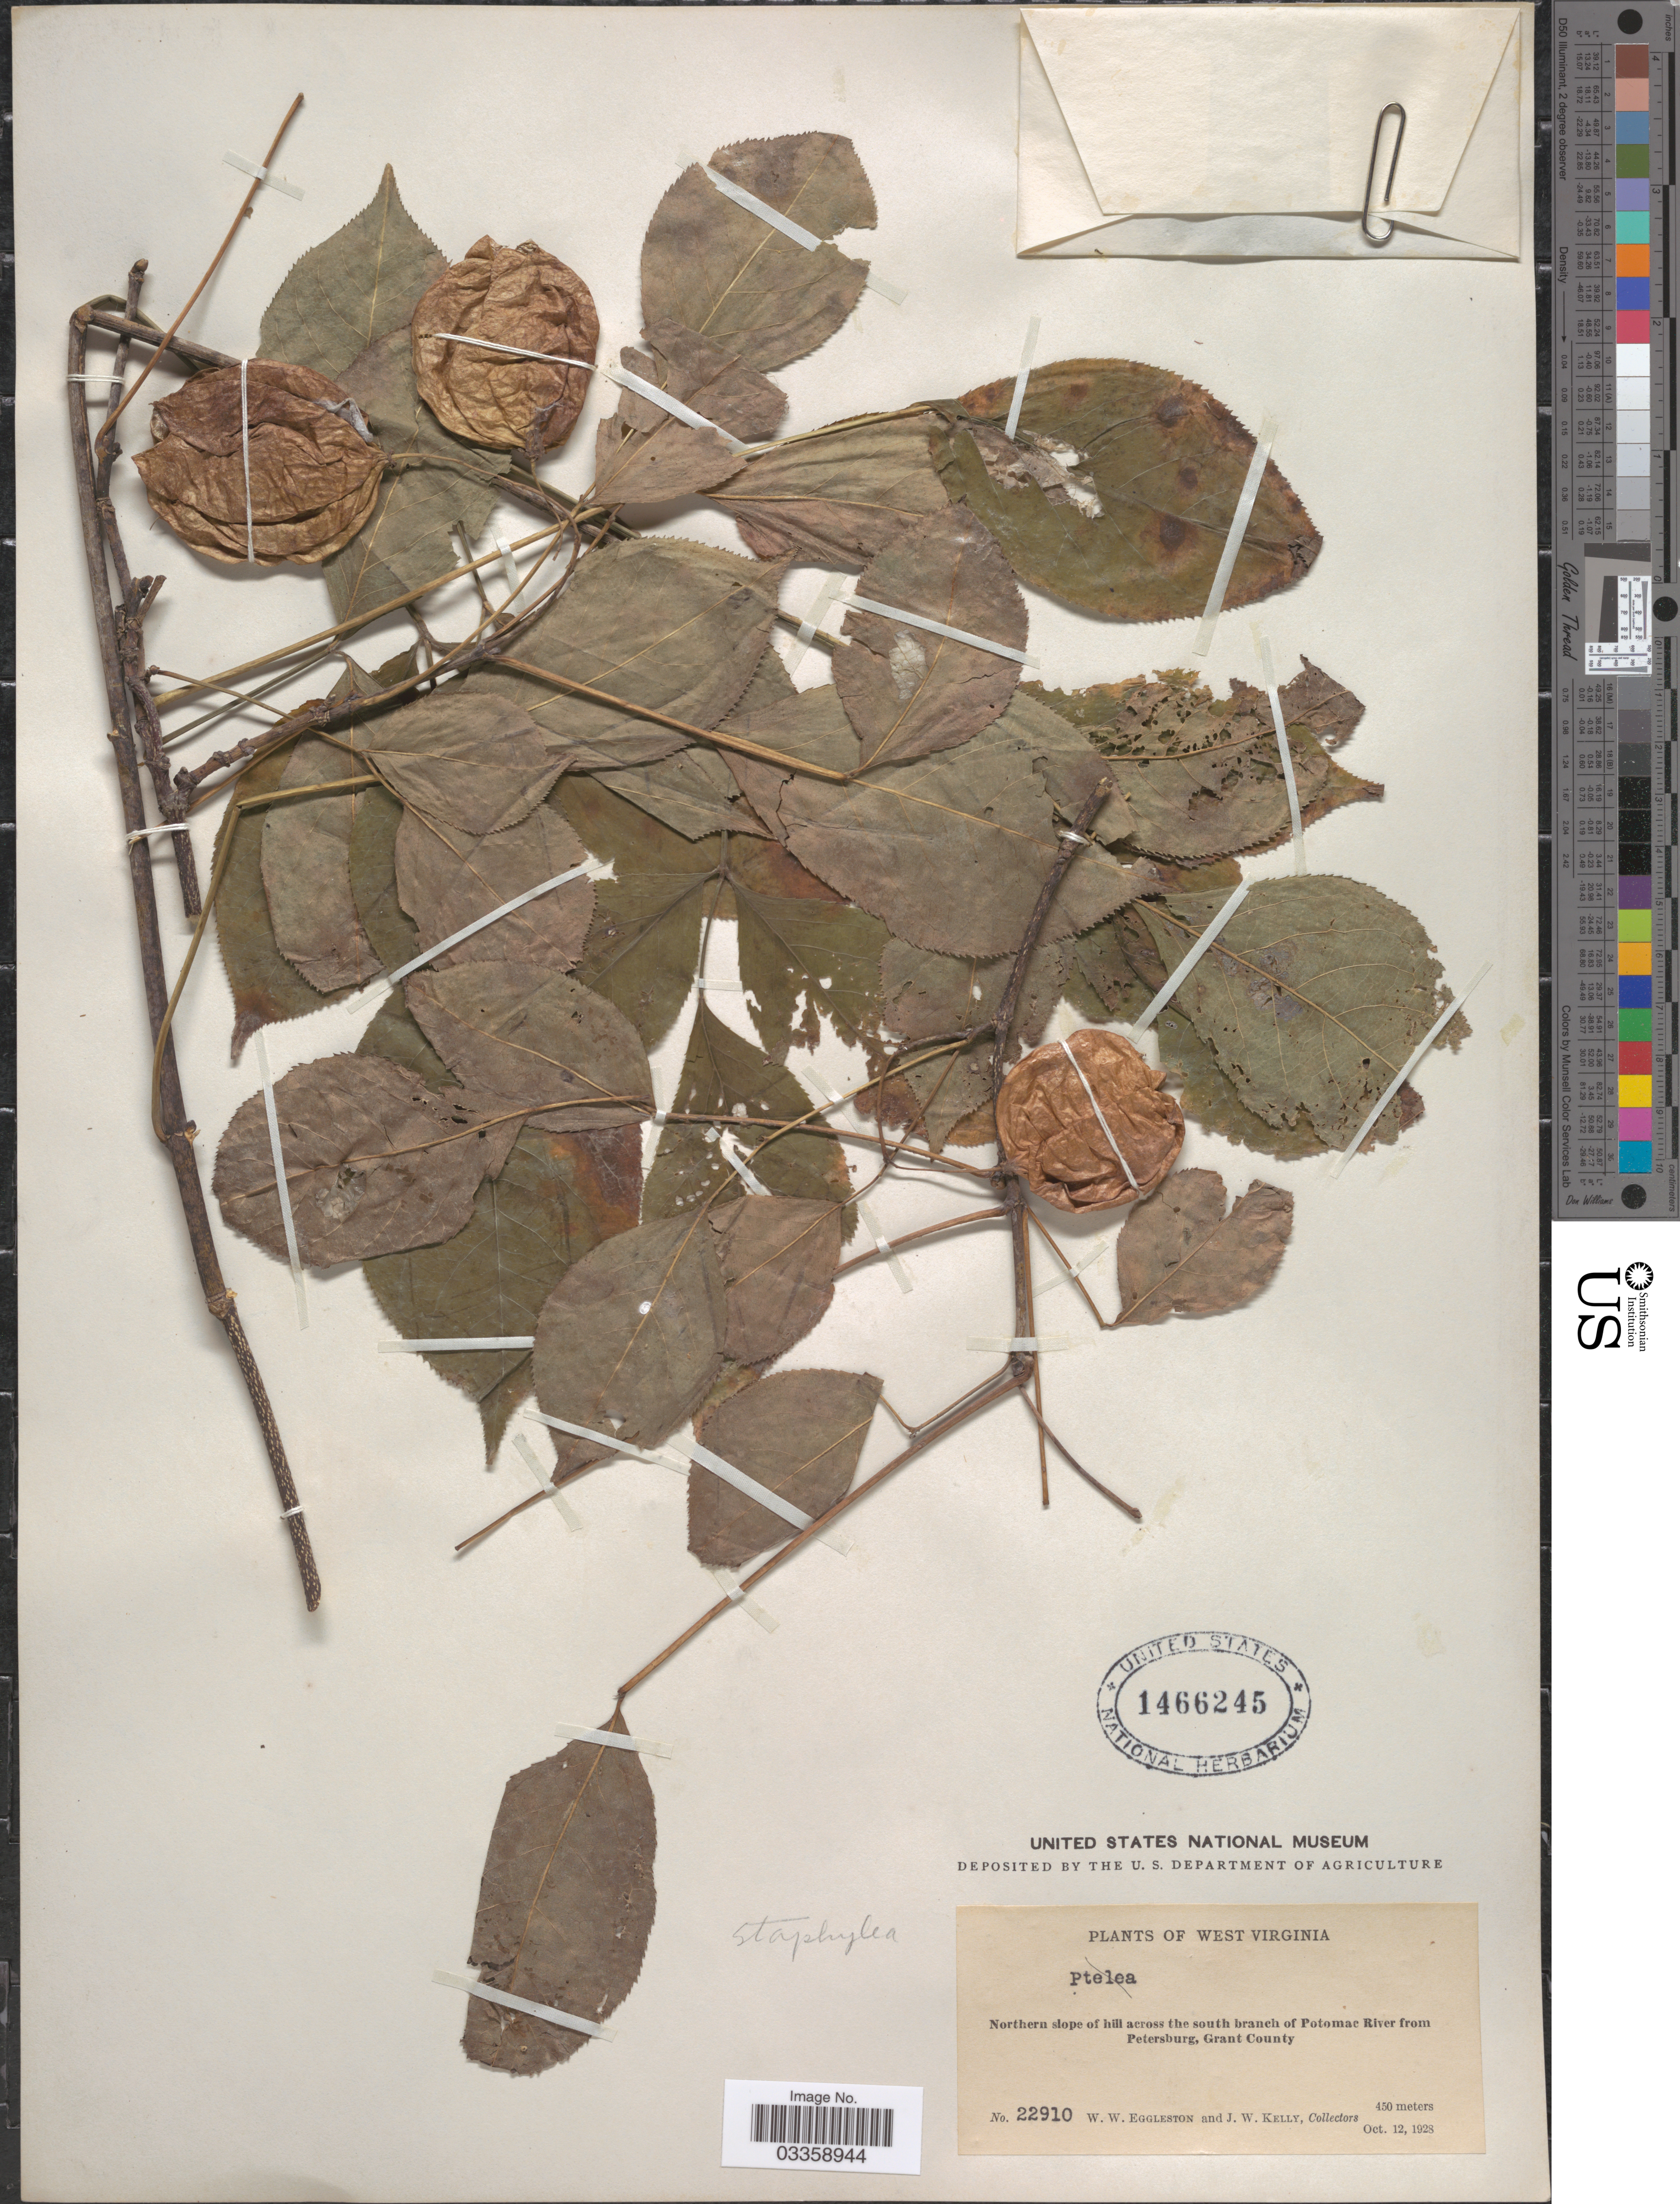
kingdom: Plantae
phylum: Tracheophyta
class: Magnoliopsida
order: Crossosomatales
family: Staphyleaceae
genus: Staphylea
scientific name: Staphylea sp.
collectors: W. W. Eggleston & J. Kelly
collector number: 22910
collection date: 1928-10-12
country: United States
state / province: West Virginia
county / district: Grant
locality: Northern slope of hill across the south branch of Potomac River from Petersburg, Grant County.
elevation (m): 450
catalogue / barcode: US 1466245